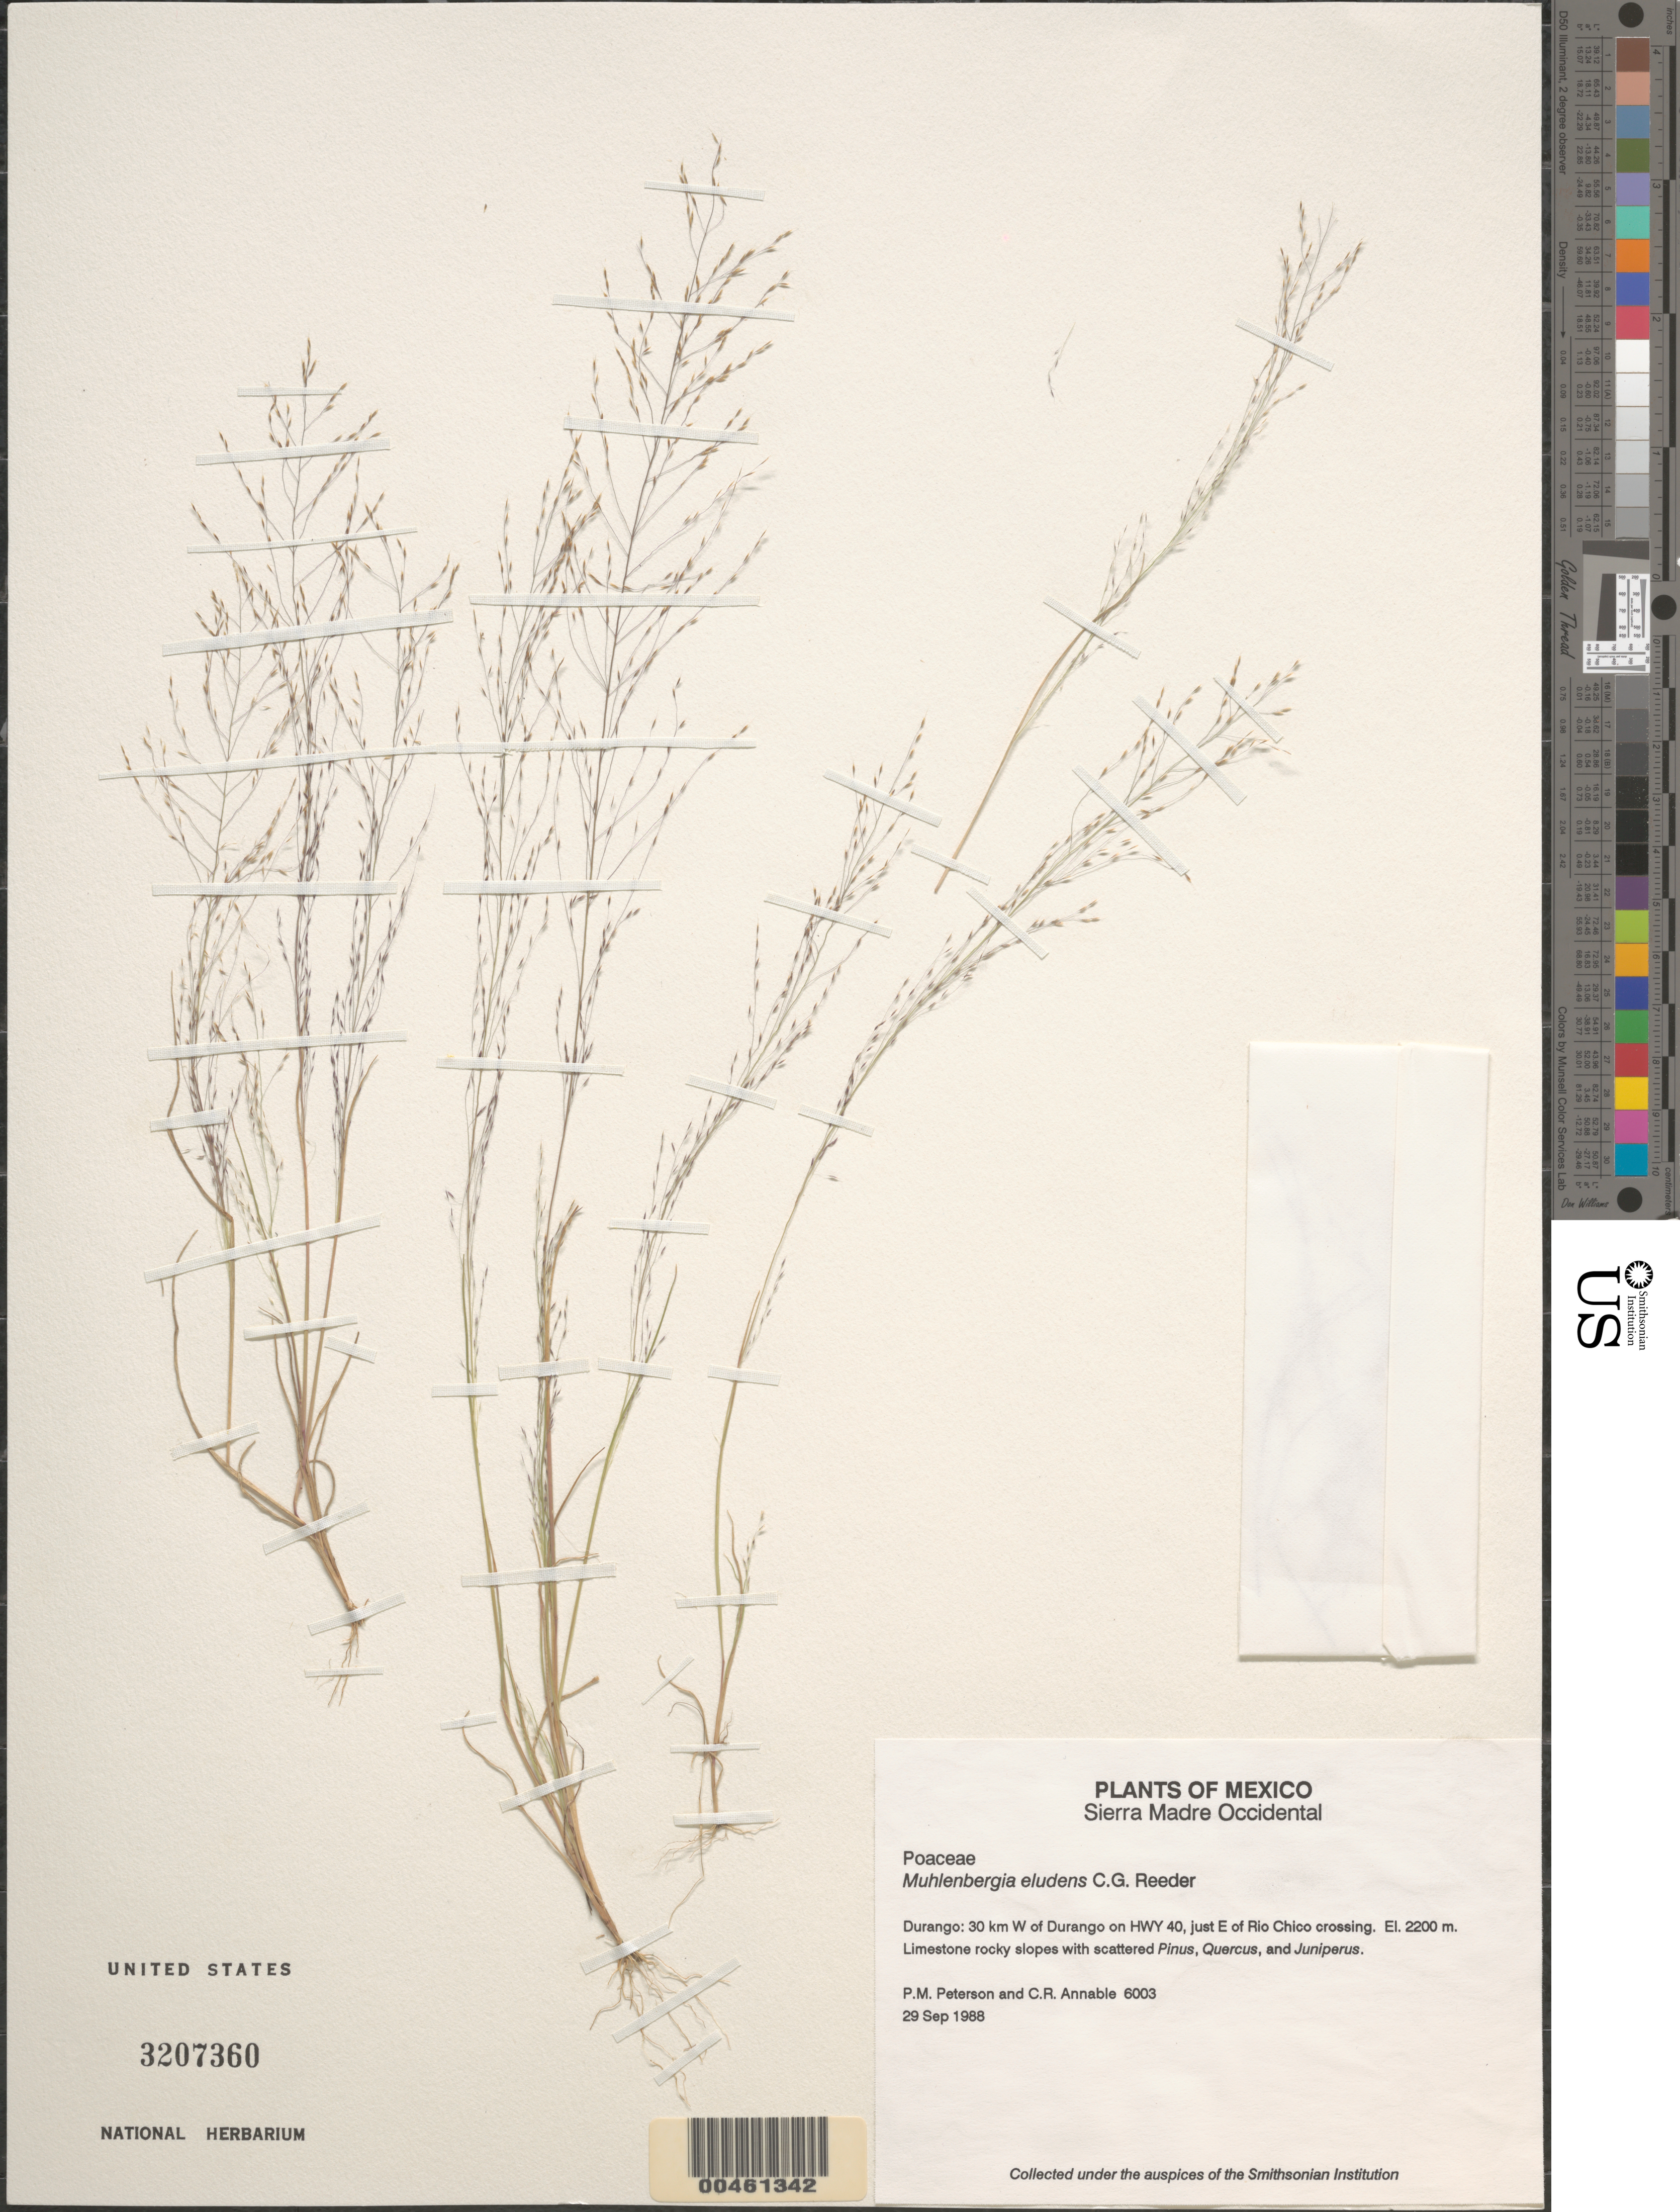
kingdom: Plantae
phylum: Tracheophyta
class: Liliopsida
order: Poales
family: Poaceae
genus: Muhlenbergia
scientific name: Muhlenbergia eludens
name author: C. Reeder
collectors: P. M. Peterson & C. R. Annable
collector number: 06003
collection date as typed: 29 Sep 1988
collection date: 1988-09-29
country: Mexico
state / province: Durango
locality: Sierra Madre Occidental, 30 km W of Durango on Hwy 40, just E of Rio Chico crossing.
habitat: Limestone rocky slopes with scattered Pinus, Quercus, and Juniperus.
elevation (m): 2200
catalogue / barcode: US 3207360